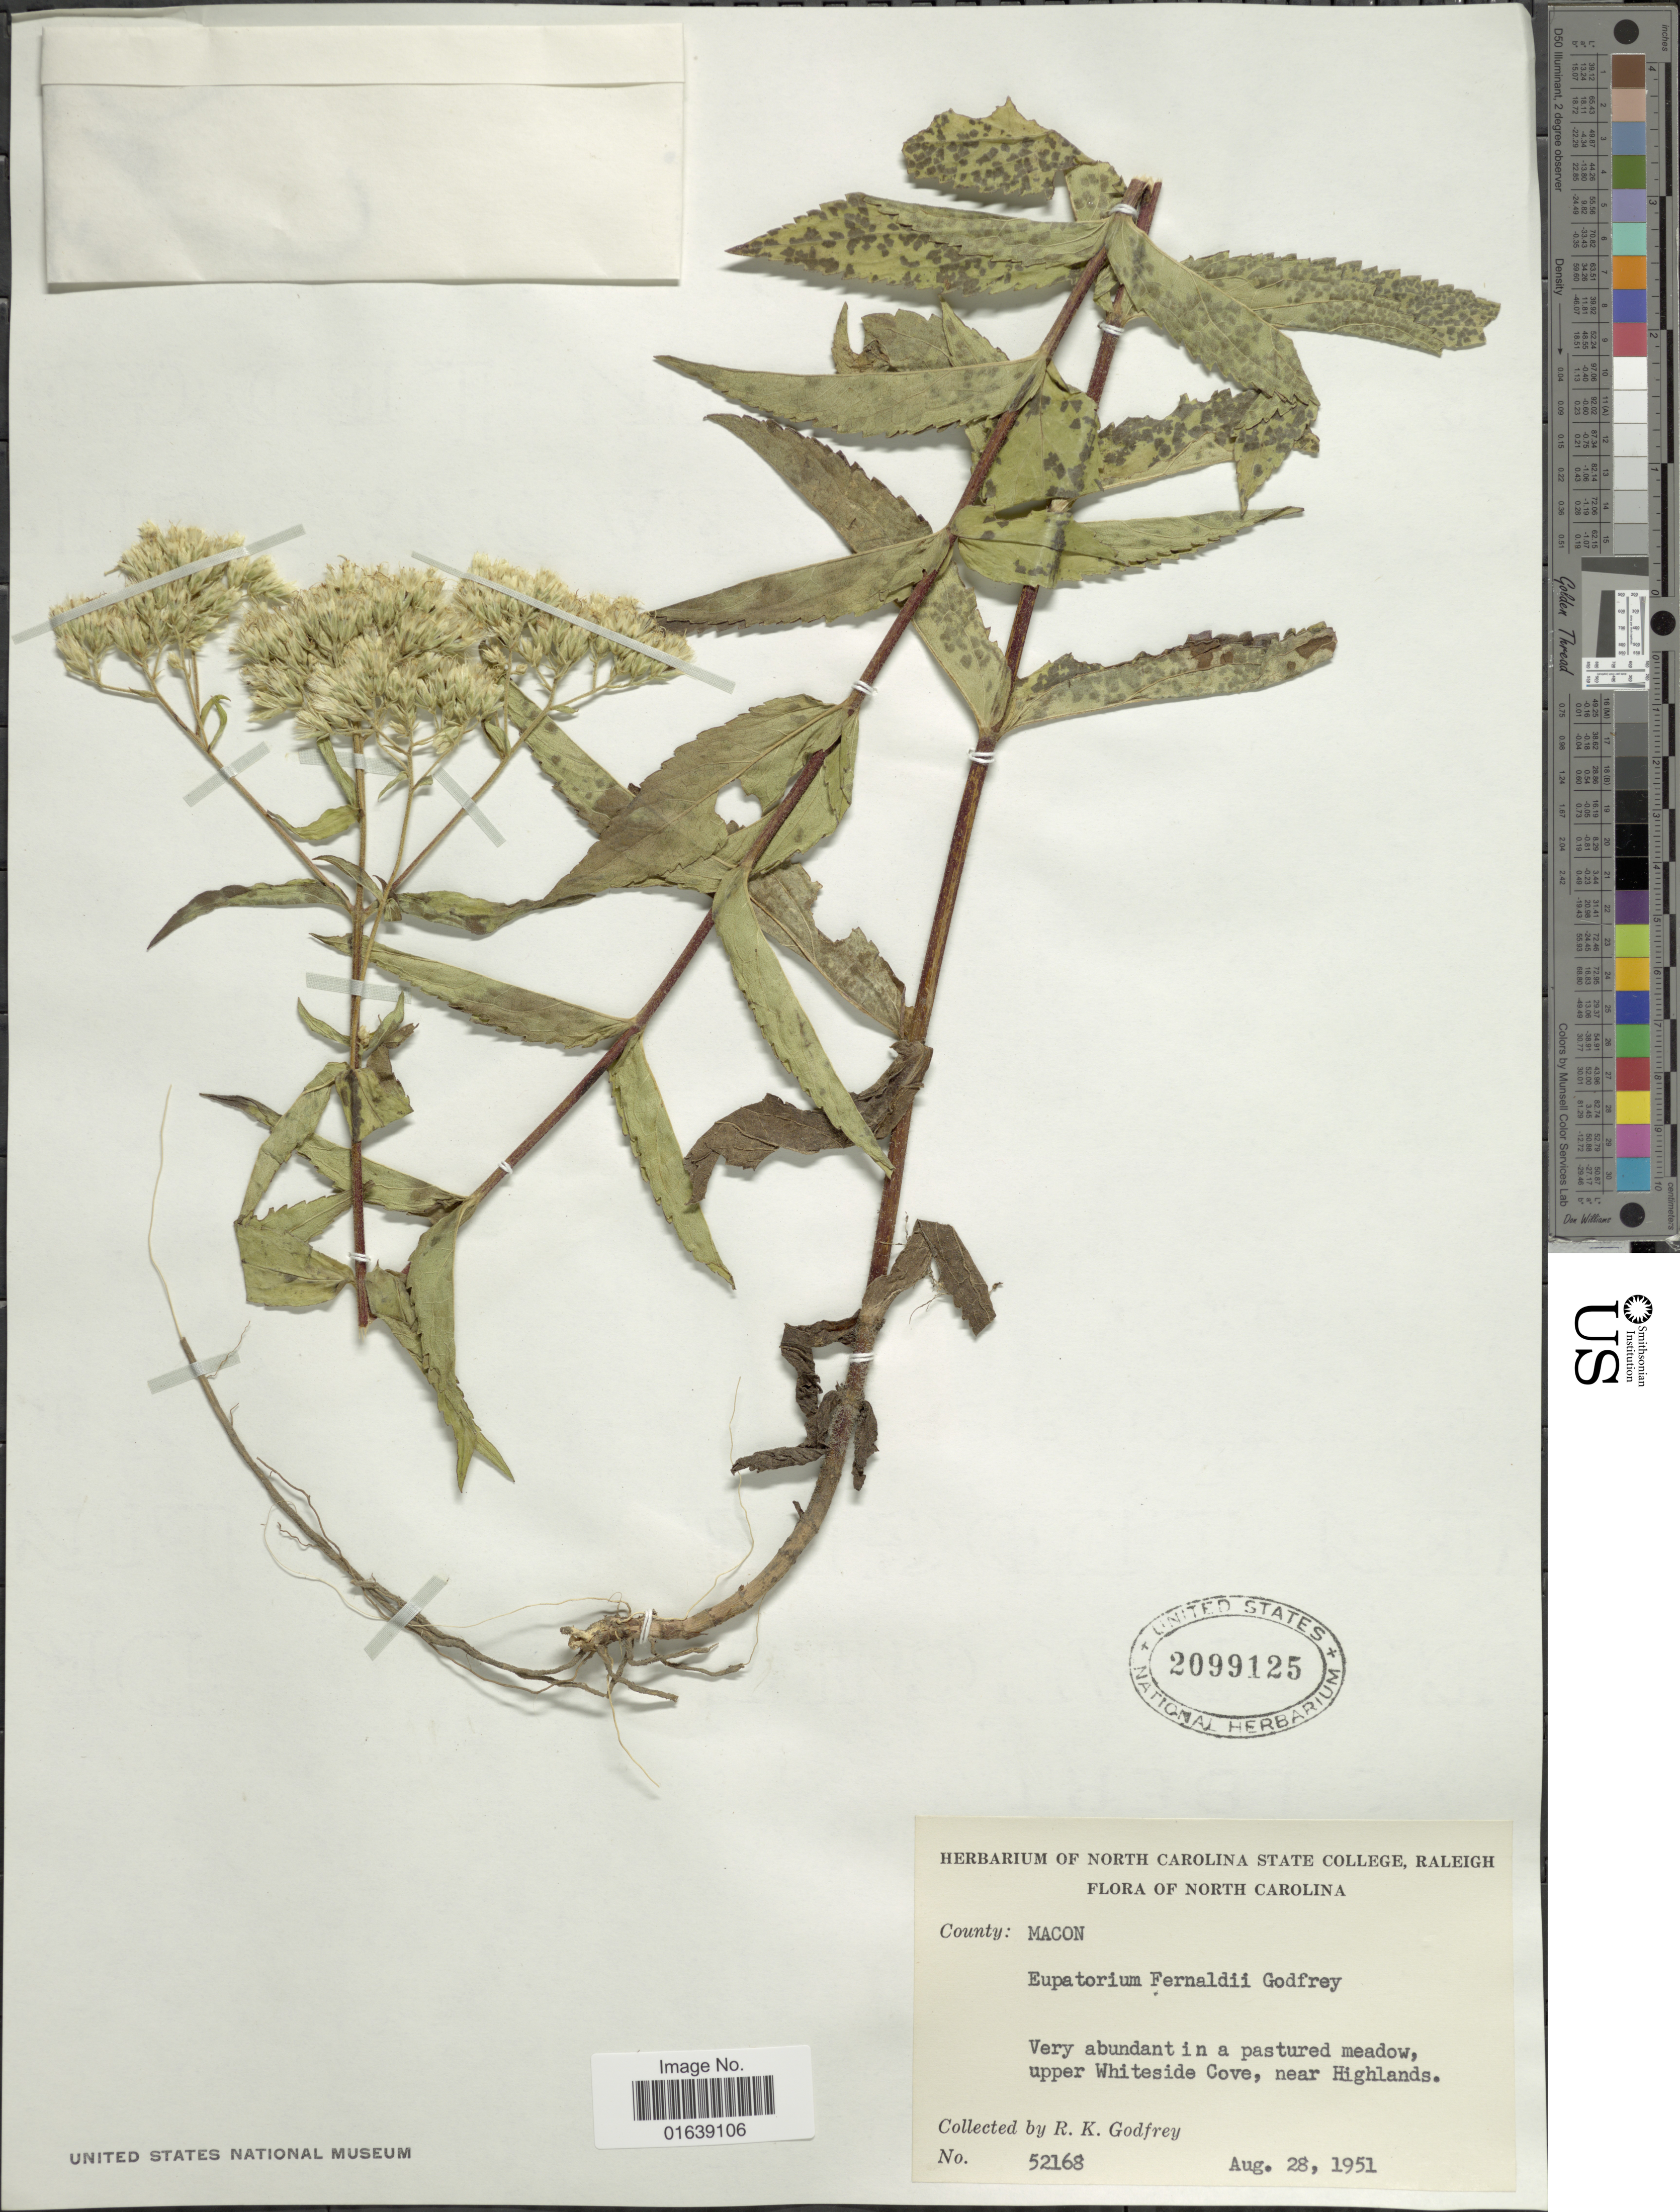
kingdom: Plantae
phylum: Tracheophyta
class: Magnoliopsida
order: Asterales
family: Asteraceae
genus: Eupatorium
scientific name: Eupatorium fernaldii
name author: R.K. Godfrey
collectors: R. K. Godfrey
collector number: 52168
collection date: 1951-08-28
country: United States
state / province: North Carolina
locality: County: Macon. Very abundant in a pastured meadow, upper Whiteside Cove, near Highlands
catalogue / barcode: US 2099125